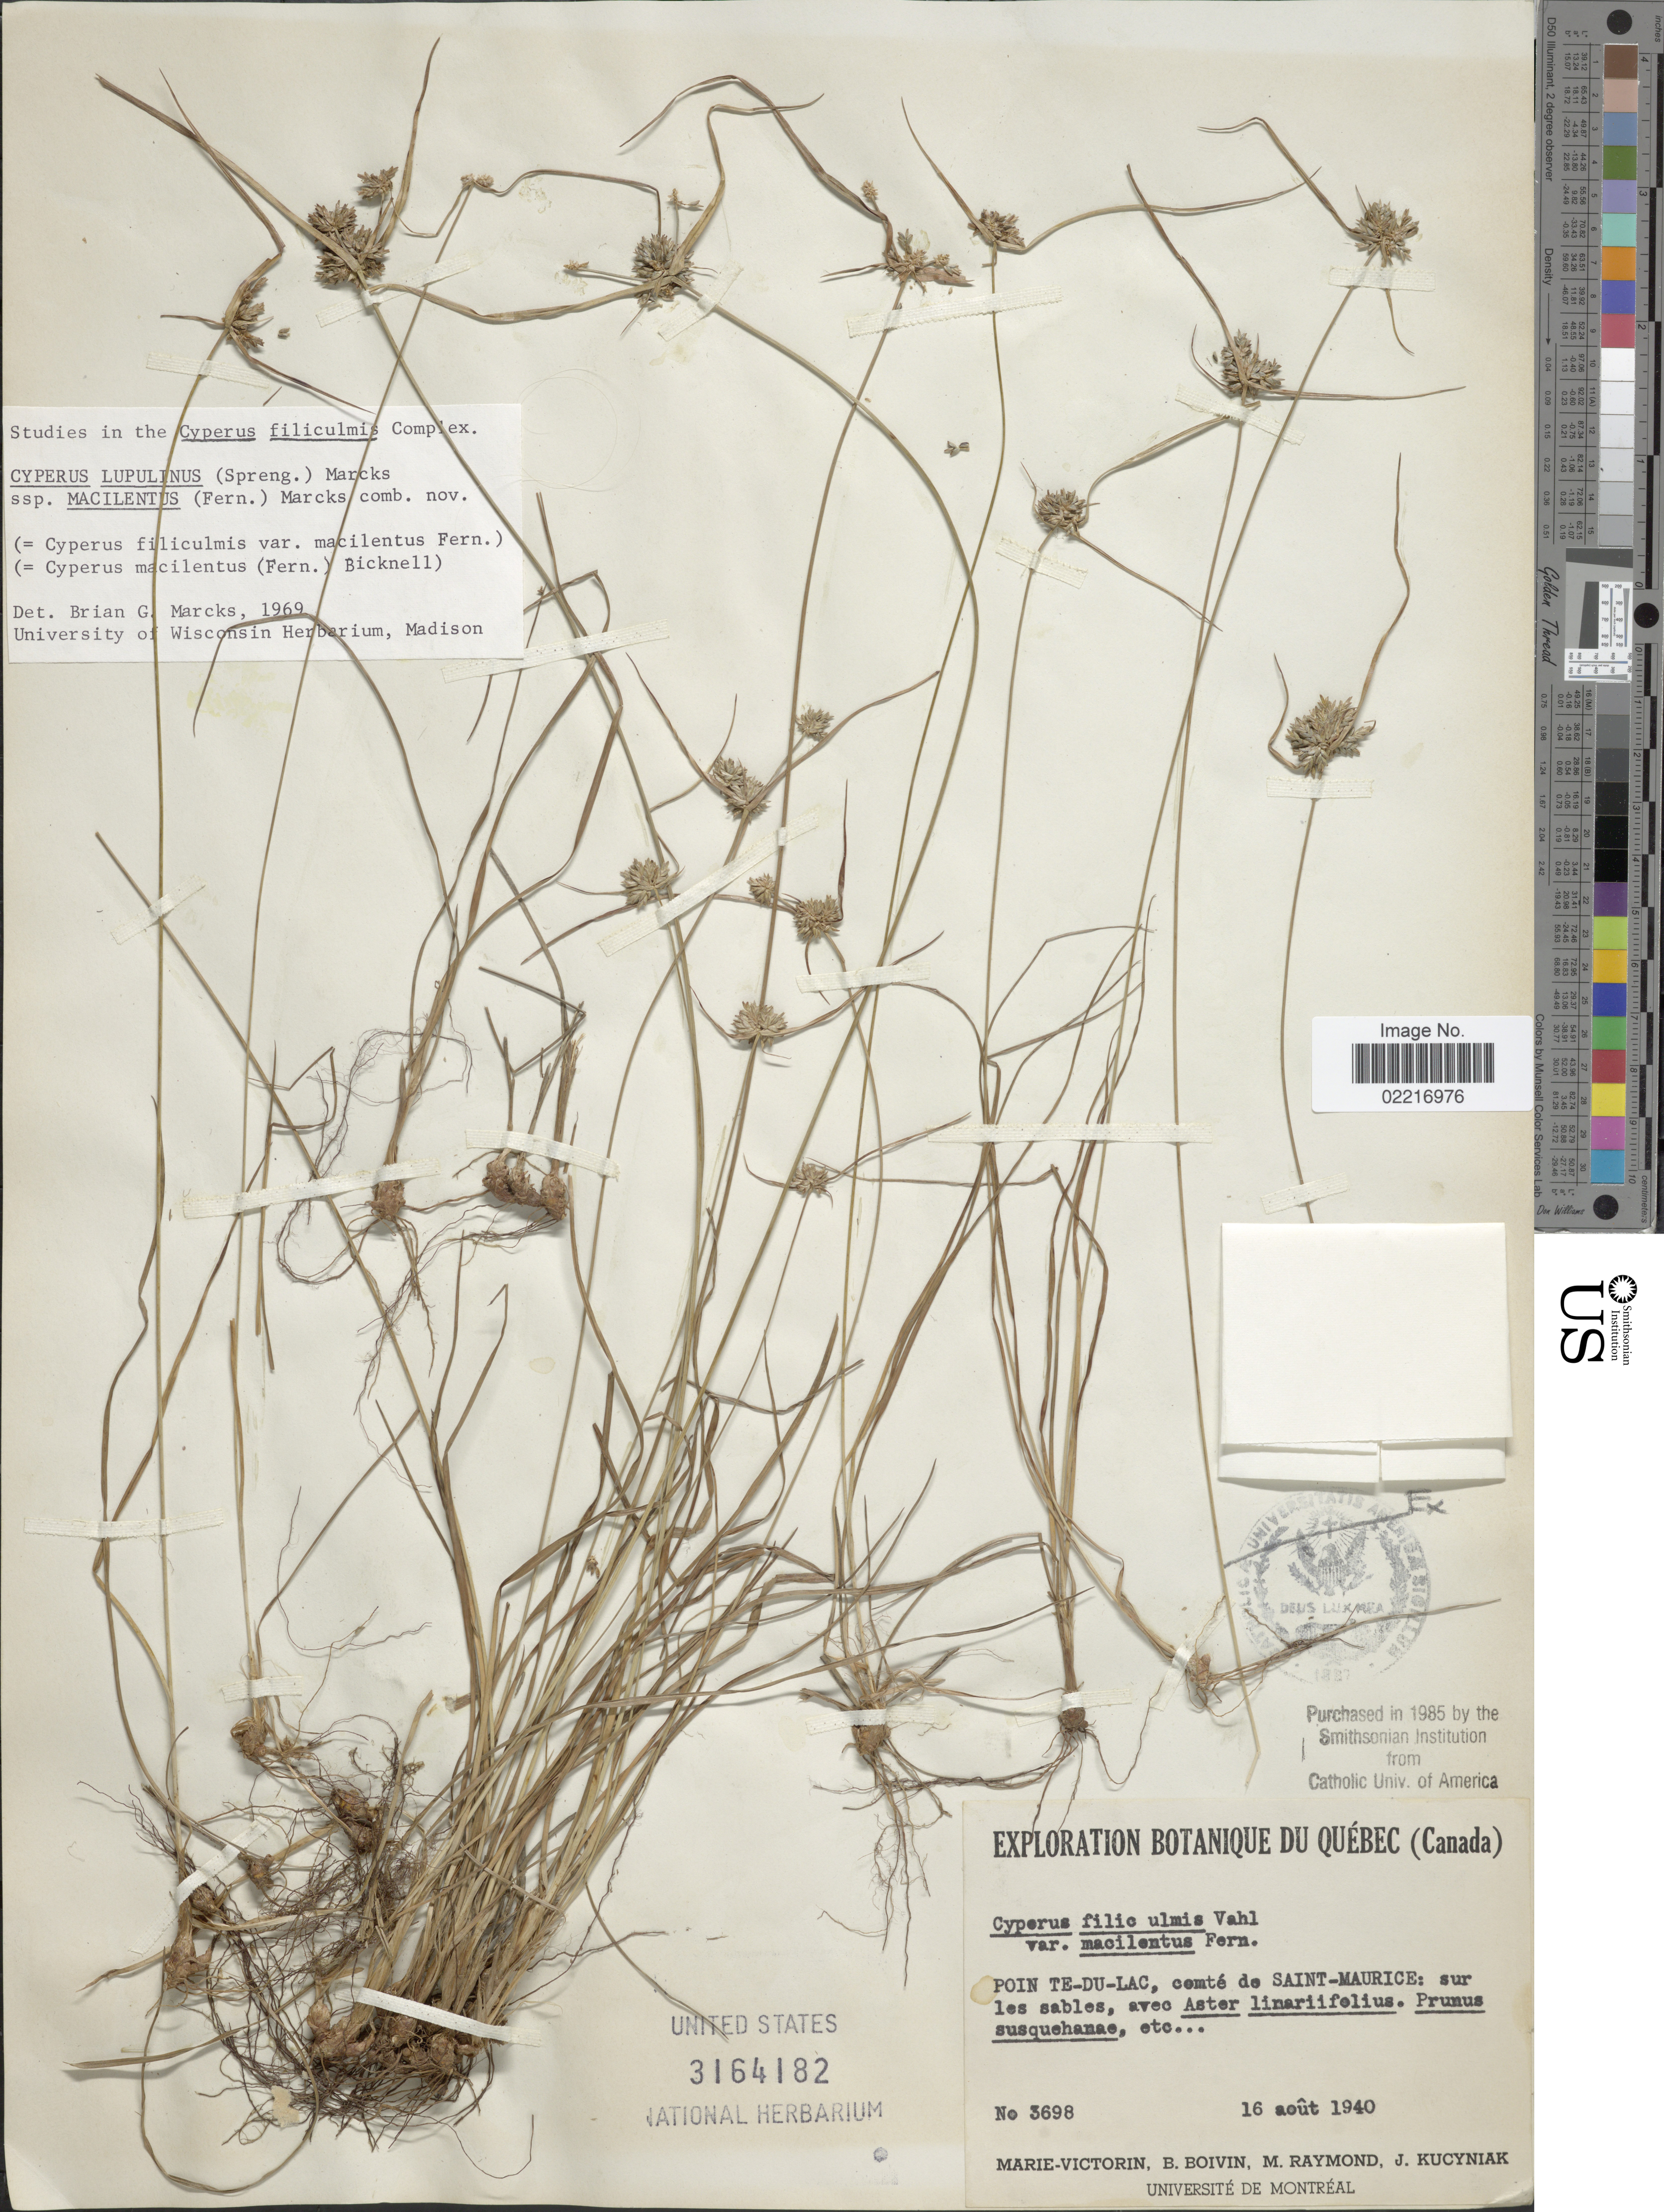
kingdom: Plantae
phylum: Tracheophyta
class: Liliopsida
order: Poales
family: Cyperaceae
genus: Cyperus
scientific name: Cyperus lupulinus subsp. macilentus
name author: (Fernald) Marcks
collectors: -. Marie-Victorin, J. R. B. Boivin, M. Raymond & J. Kucyniak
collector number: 3698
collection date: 1940-08-16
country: Canada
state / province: Quebec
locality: Poin te-Du-Lac. comte de Saint-Maurice: sur les sables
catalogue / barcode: US 3164182